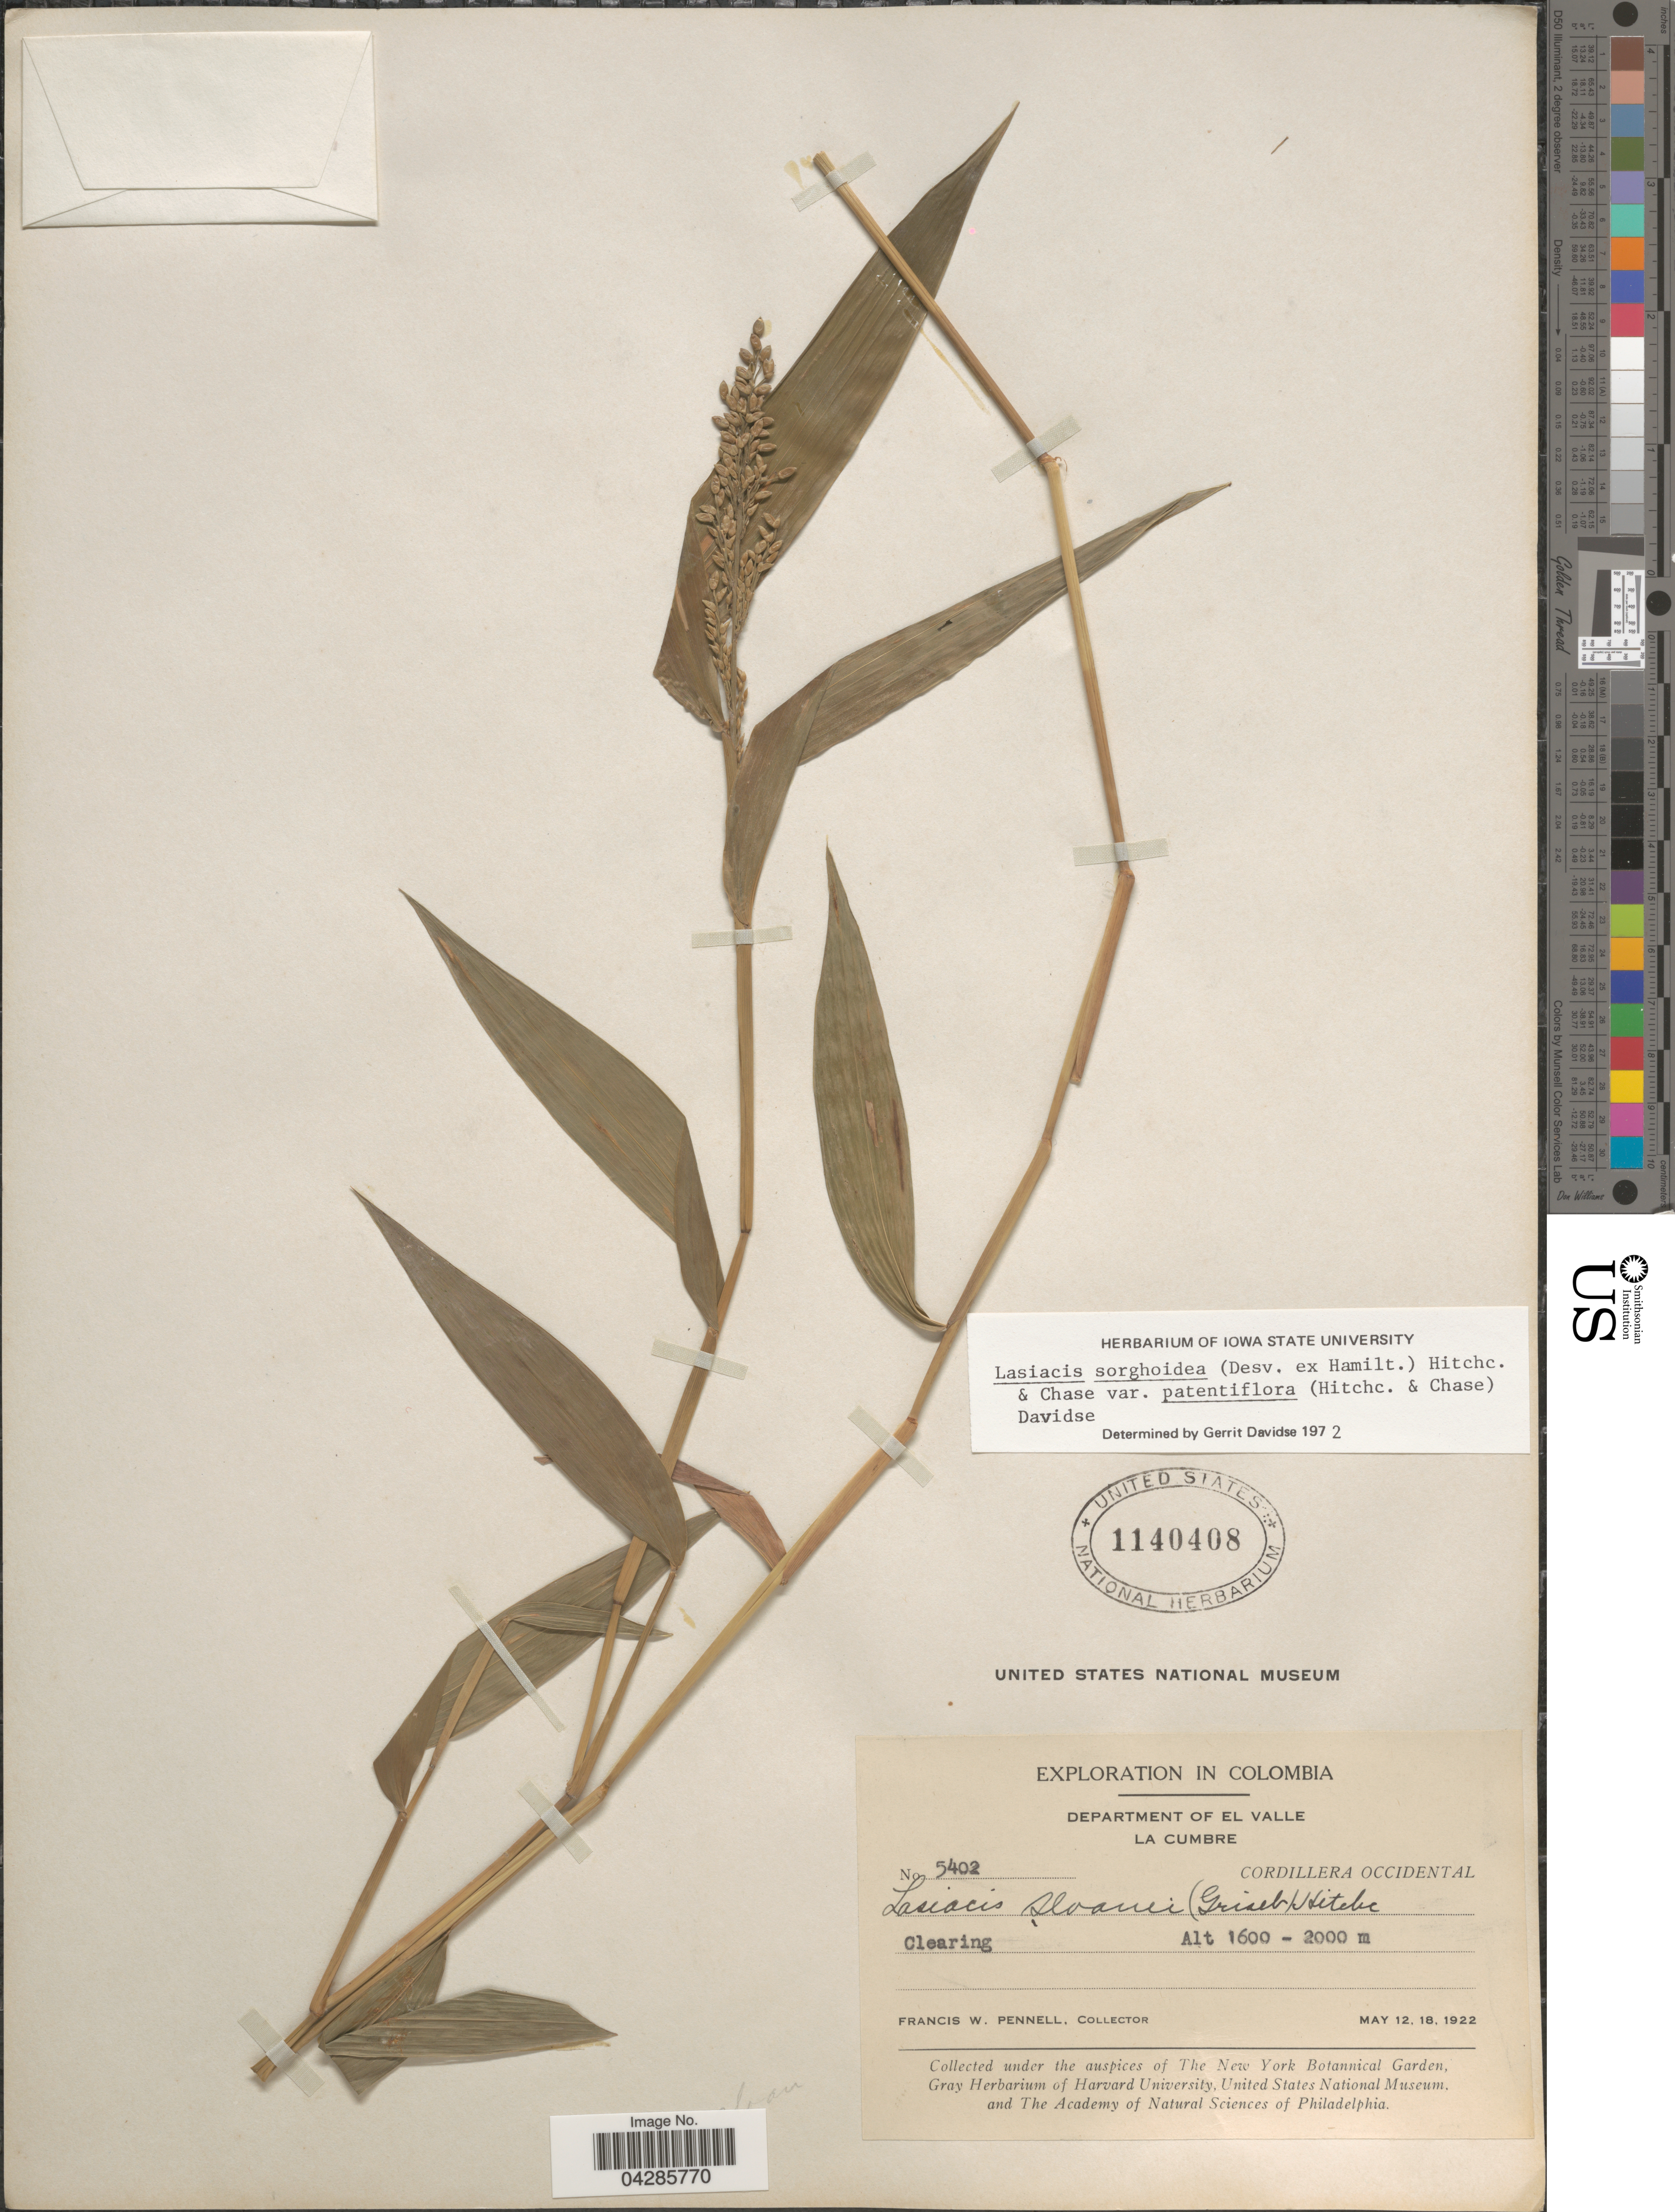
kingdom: Plantae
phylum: Tracheophyta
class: Liliopsida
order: Poales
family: Poaceae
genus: Lasiacis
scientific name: Lasiacis sorghoidea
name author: (Desv. ex Ham.) Hitchc. & Chase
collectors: F. W. Pennell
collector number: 5402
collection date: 1922-05-12/1922-05-18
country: Colombia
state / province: Valle del Cauca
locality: Exploration in Colombia. Department of El Valle. La Cumbre. Cordillera Occidental.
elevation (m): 1600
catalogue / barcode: US 1140408